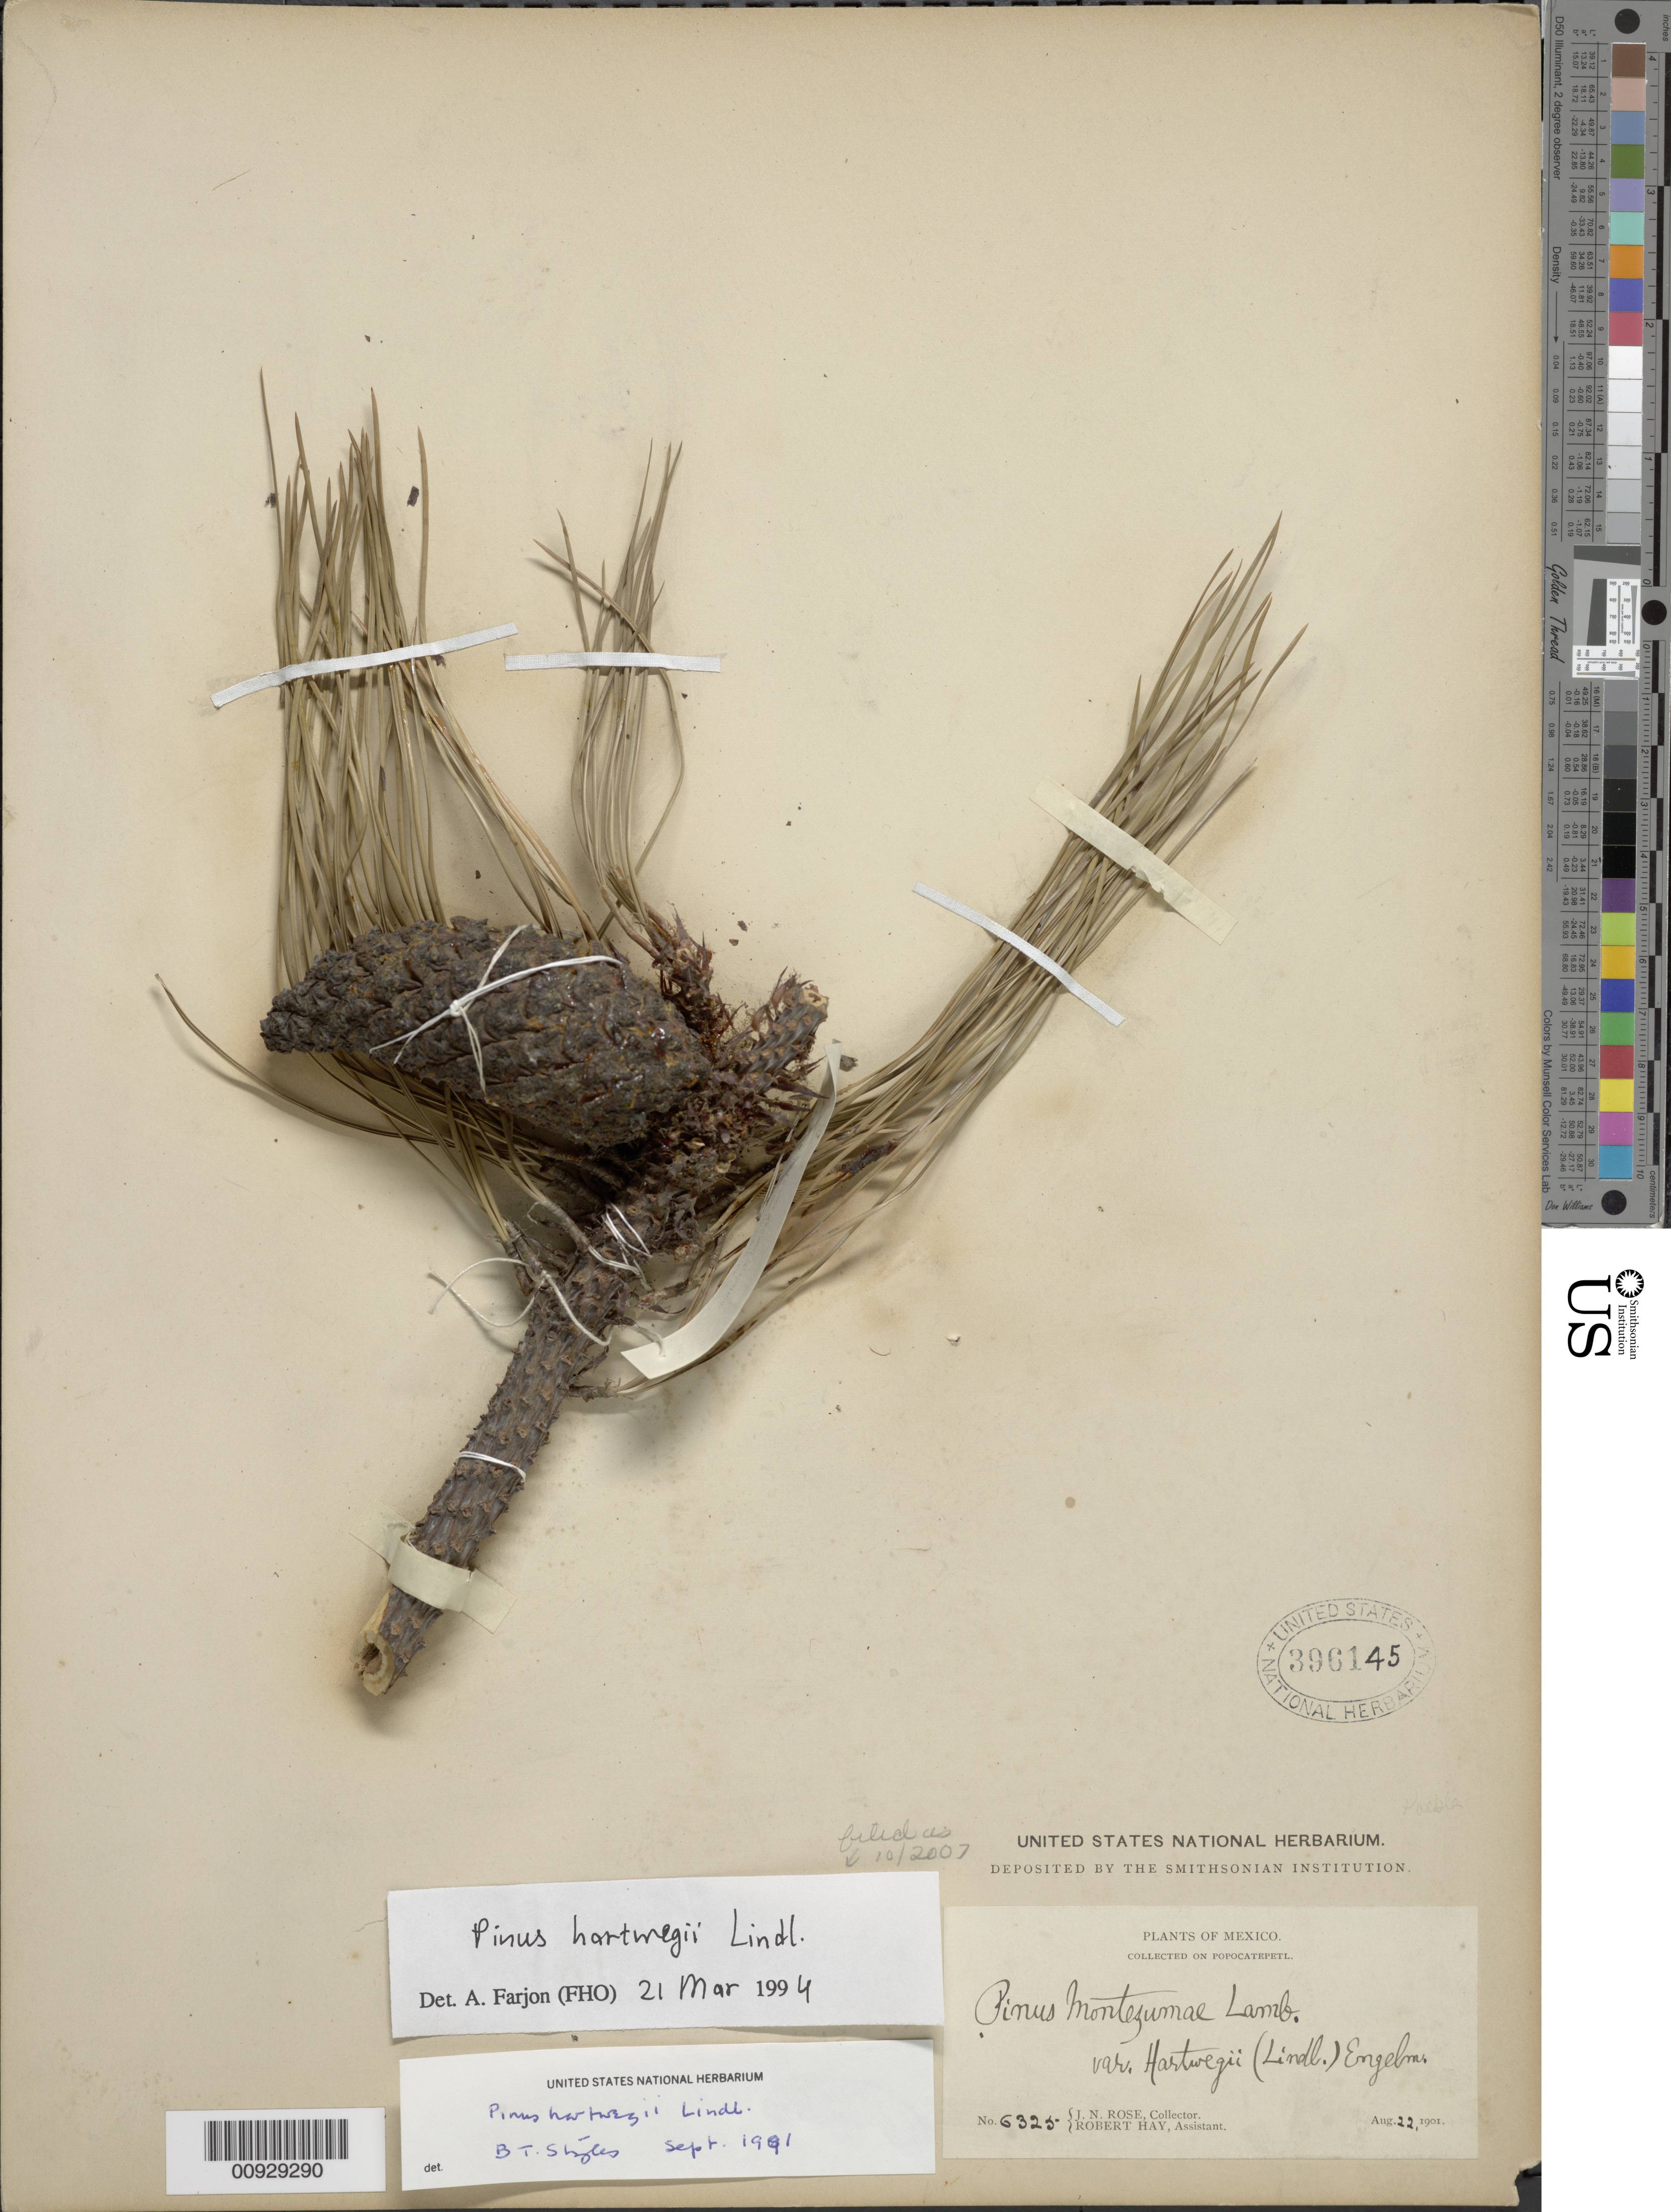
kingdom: Plantae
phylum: Tracheophyta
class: Pinopsida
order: Pinales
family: Pinaceae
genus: Pinus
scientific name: Pinus hartwegii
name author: Lindl.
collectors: J. N. Rose & R. Hay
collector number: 6325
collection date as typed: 22 Aug 1901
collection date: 1901-08-22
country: Mexico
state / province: Puebla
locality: Popocatepetl.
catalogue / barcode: US 396145